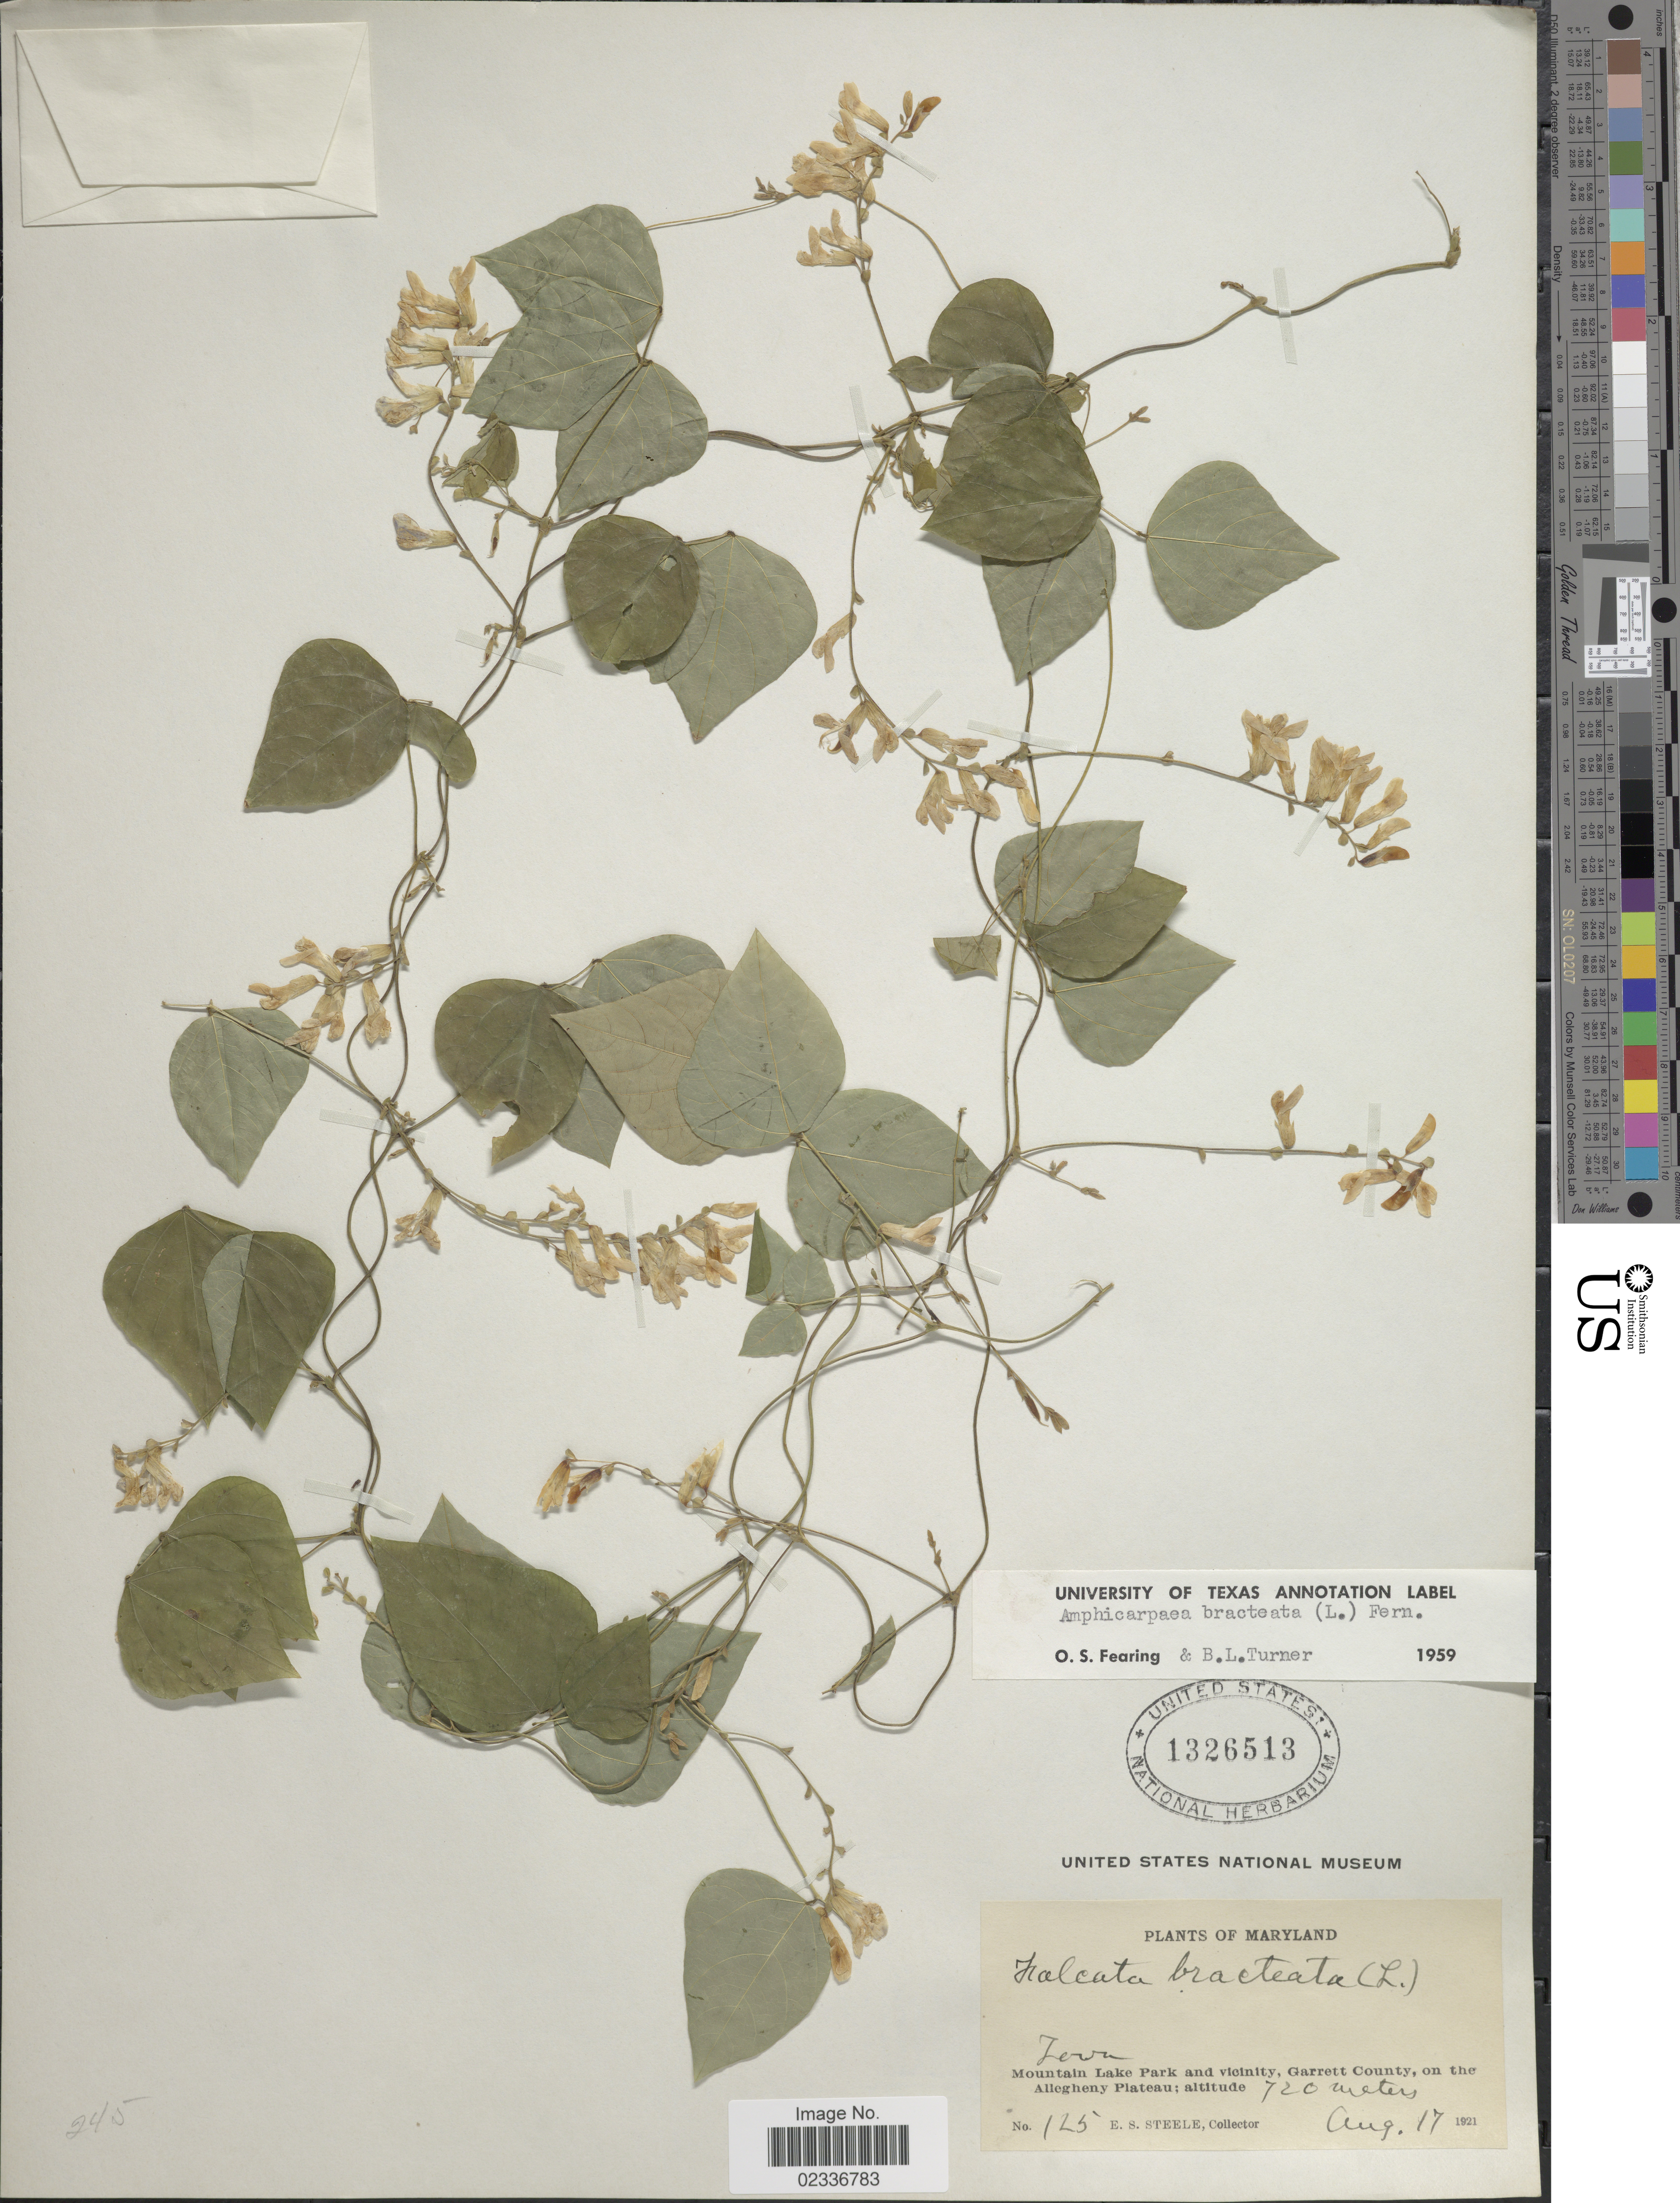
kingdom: Plantae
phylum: Tracheophyta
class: Magnoliopsida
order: Fabales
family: Fabaceae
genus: Amphicarpaea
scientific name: Amphicarpaea bracteata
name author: (L.) Fernald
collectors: E. Steele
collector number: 125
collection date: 1921-08-17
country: United States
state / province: Maryland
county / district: Garrett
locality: Town, Mountain lake Park and vicinity, Garrett County, on the Allegheny Plateau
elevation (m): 720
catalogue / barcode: US 1326513